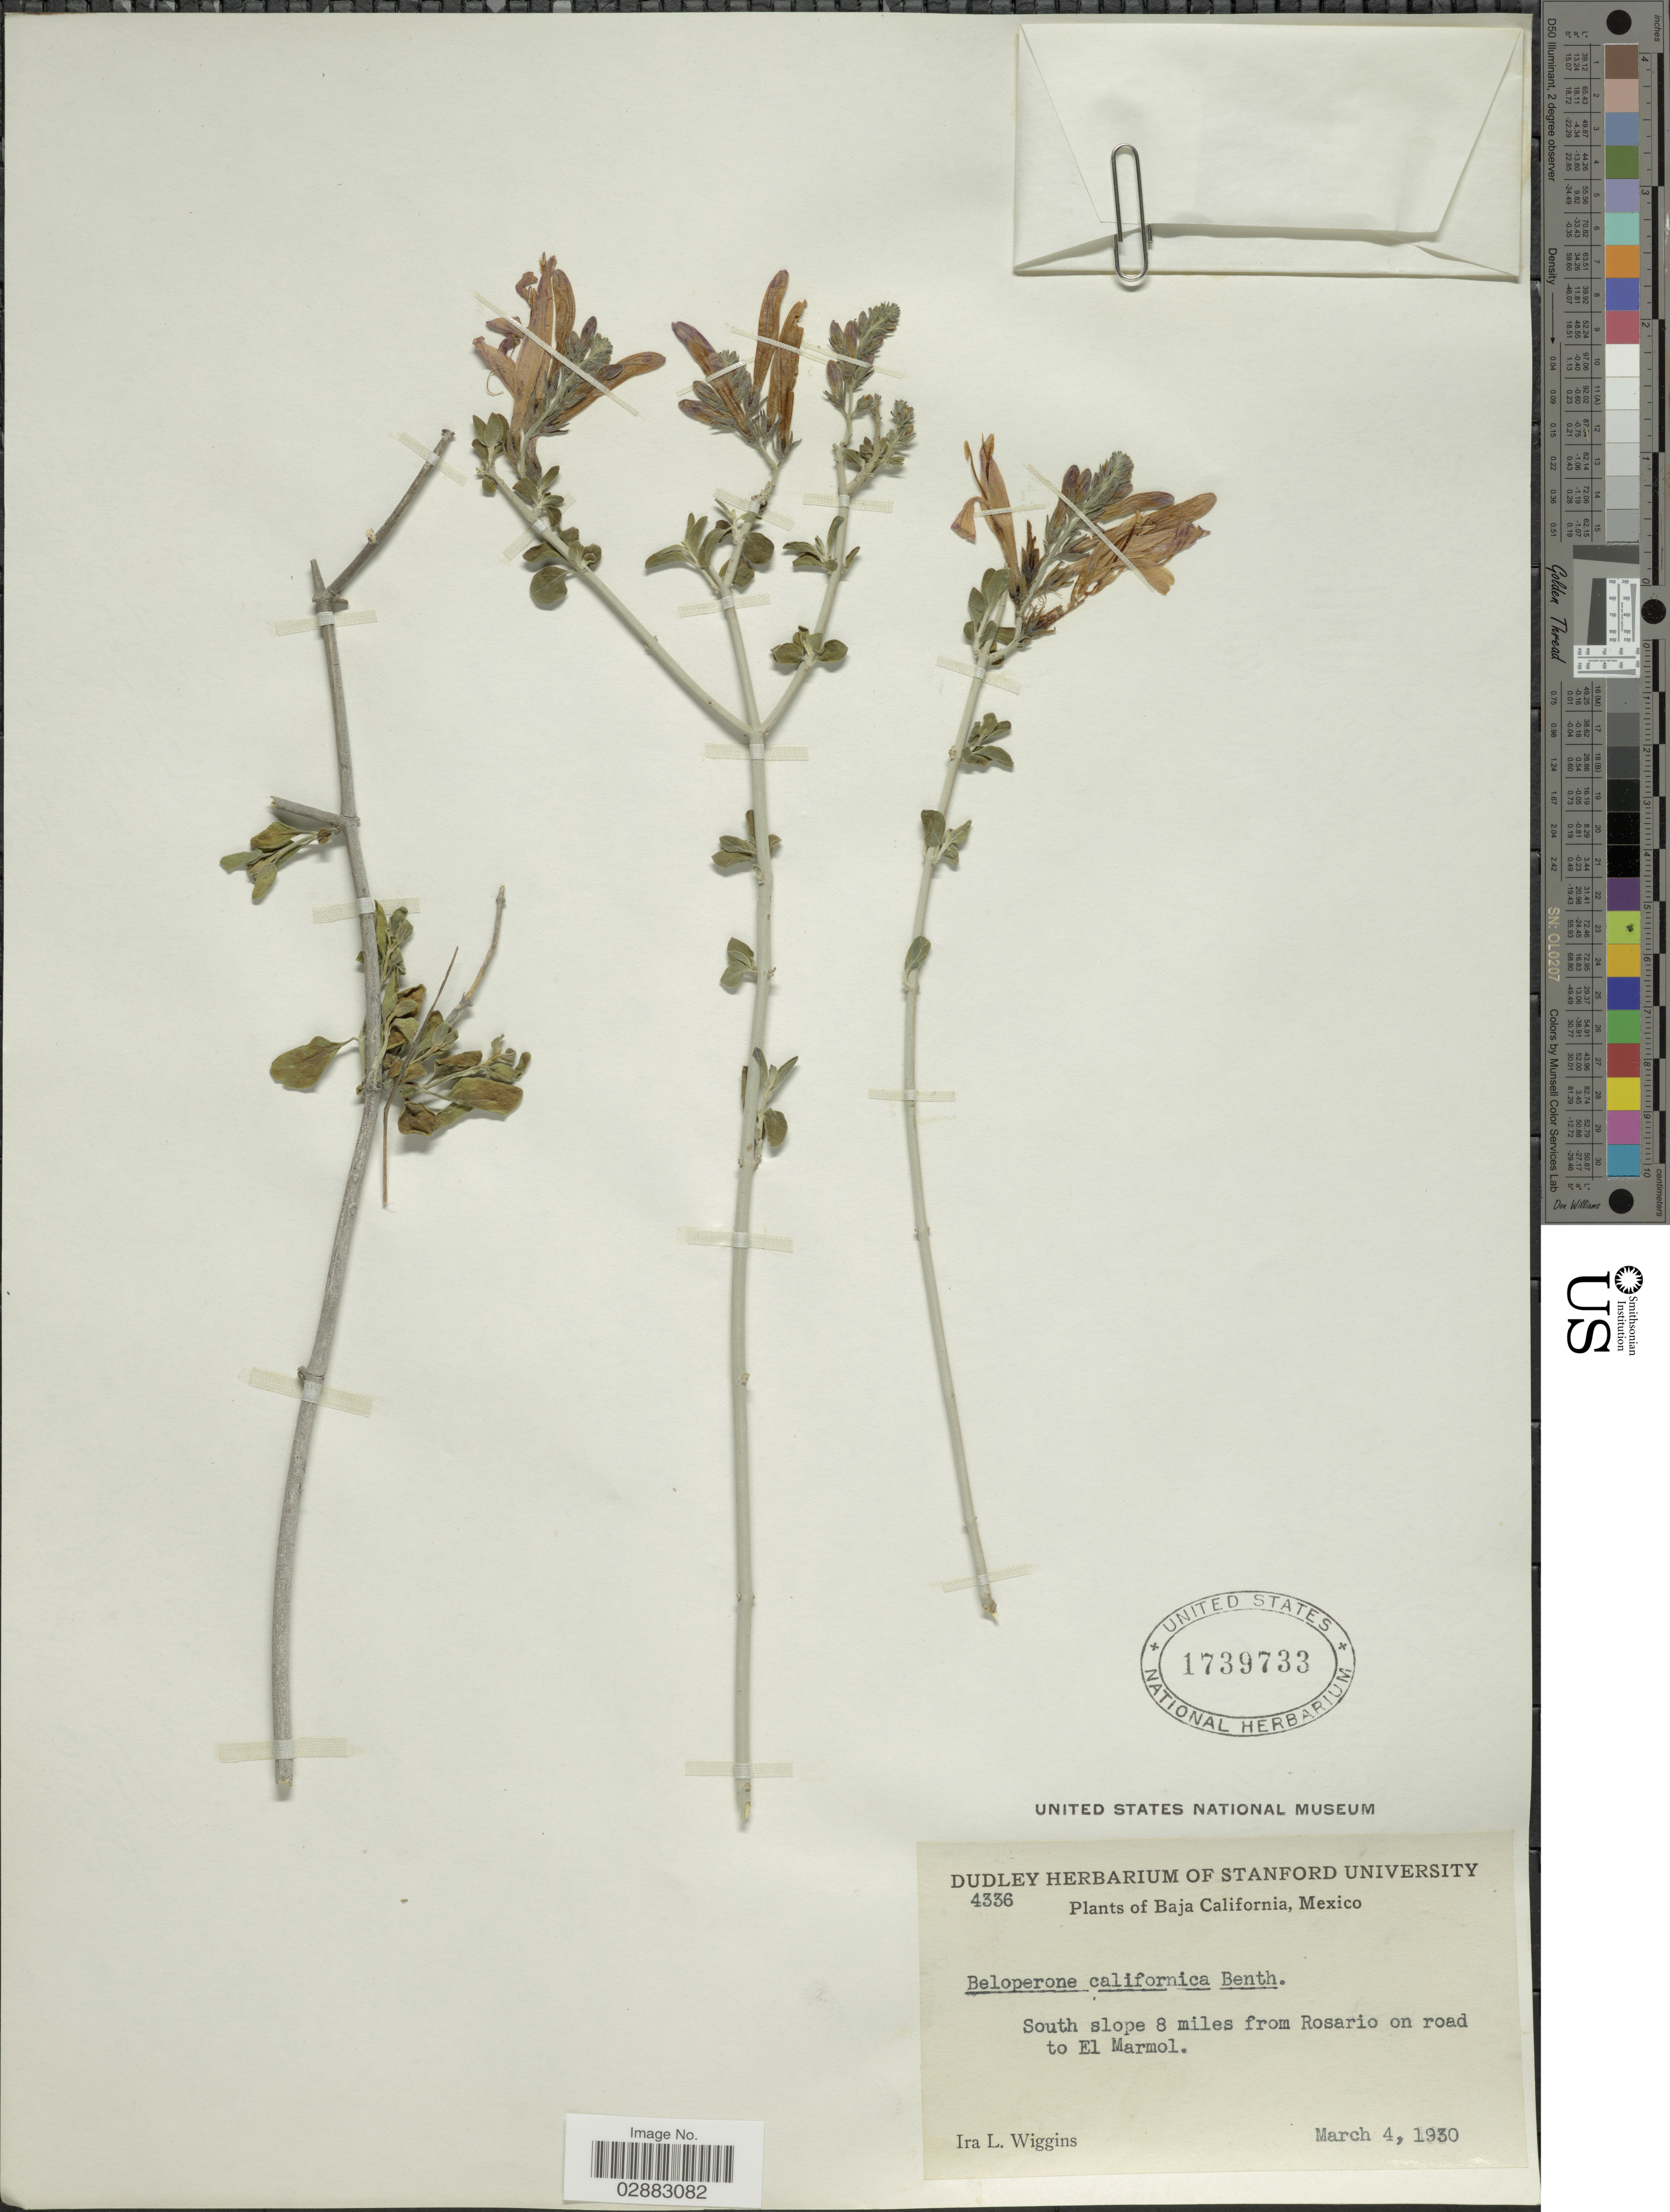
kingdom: Plantae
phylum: Tracheophyta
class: Magnoliopsida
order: Lamiales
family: Acanthaceae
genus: Beloperone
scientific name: Beloperone californica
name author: Benth.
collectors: I. L. Wiggins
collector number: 4336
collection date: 1930-03-04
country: Mexico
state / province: Baja California Norte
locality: South slope 8 miles from Rosario on road to El Marmol.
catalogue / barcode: US 1739733